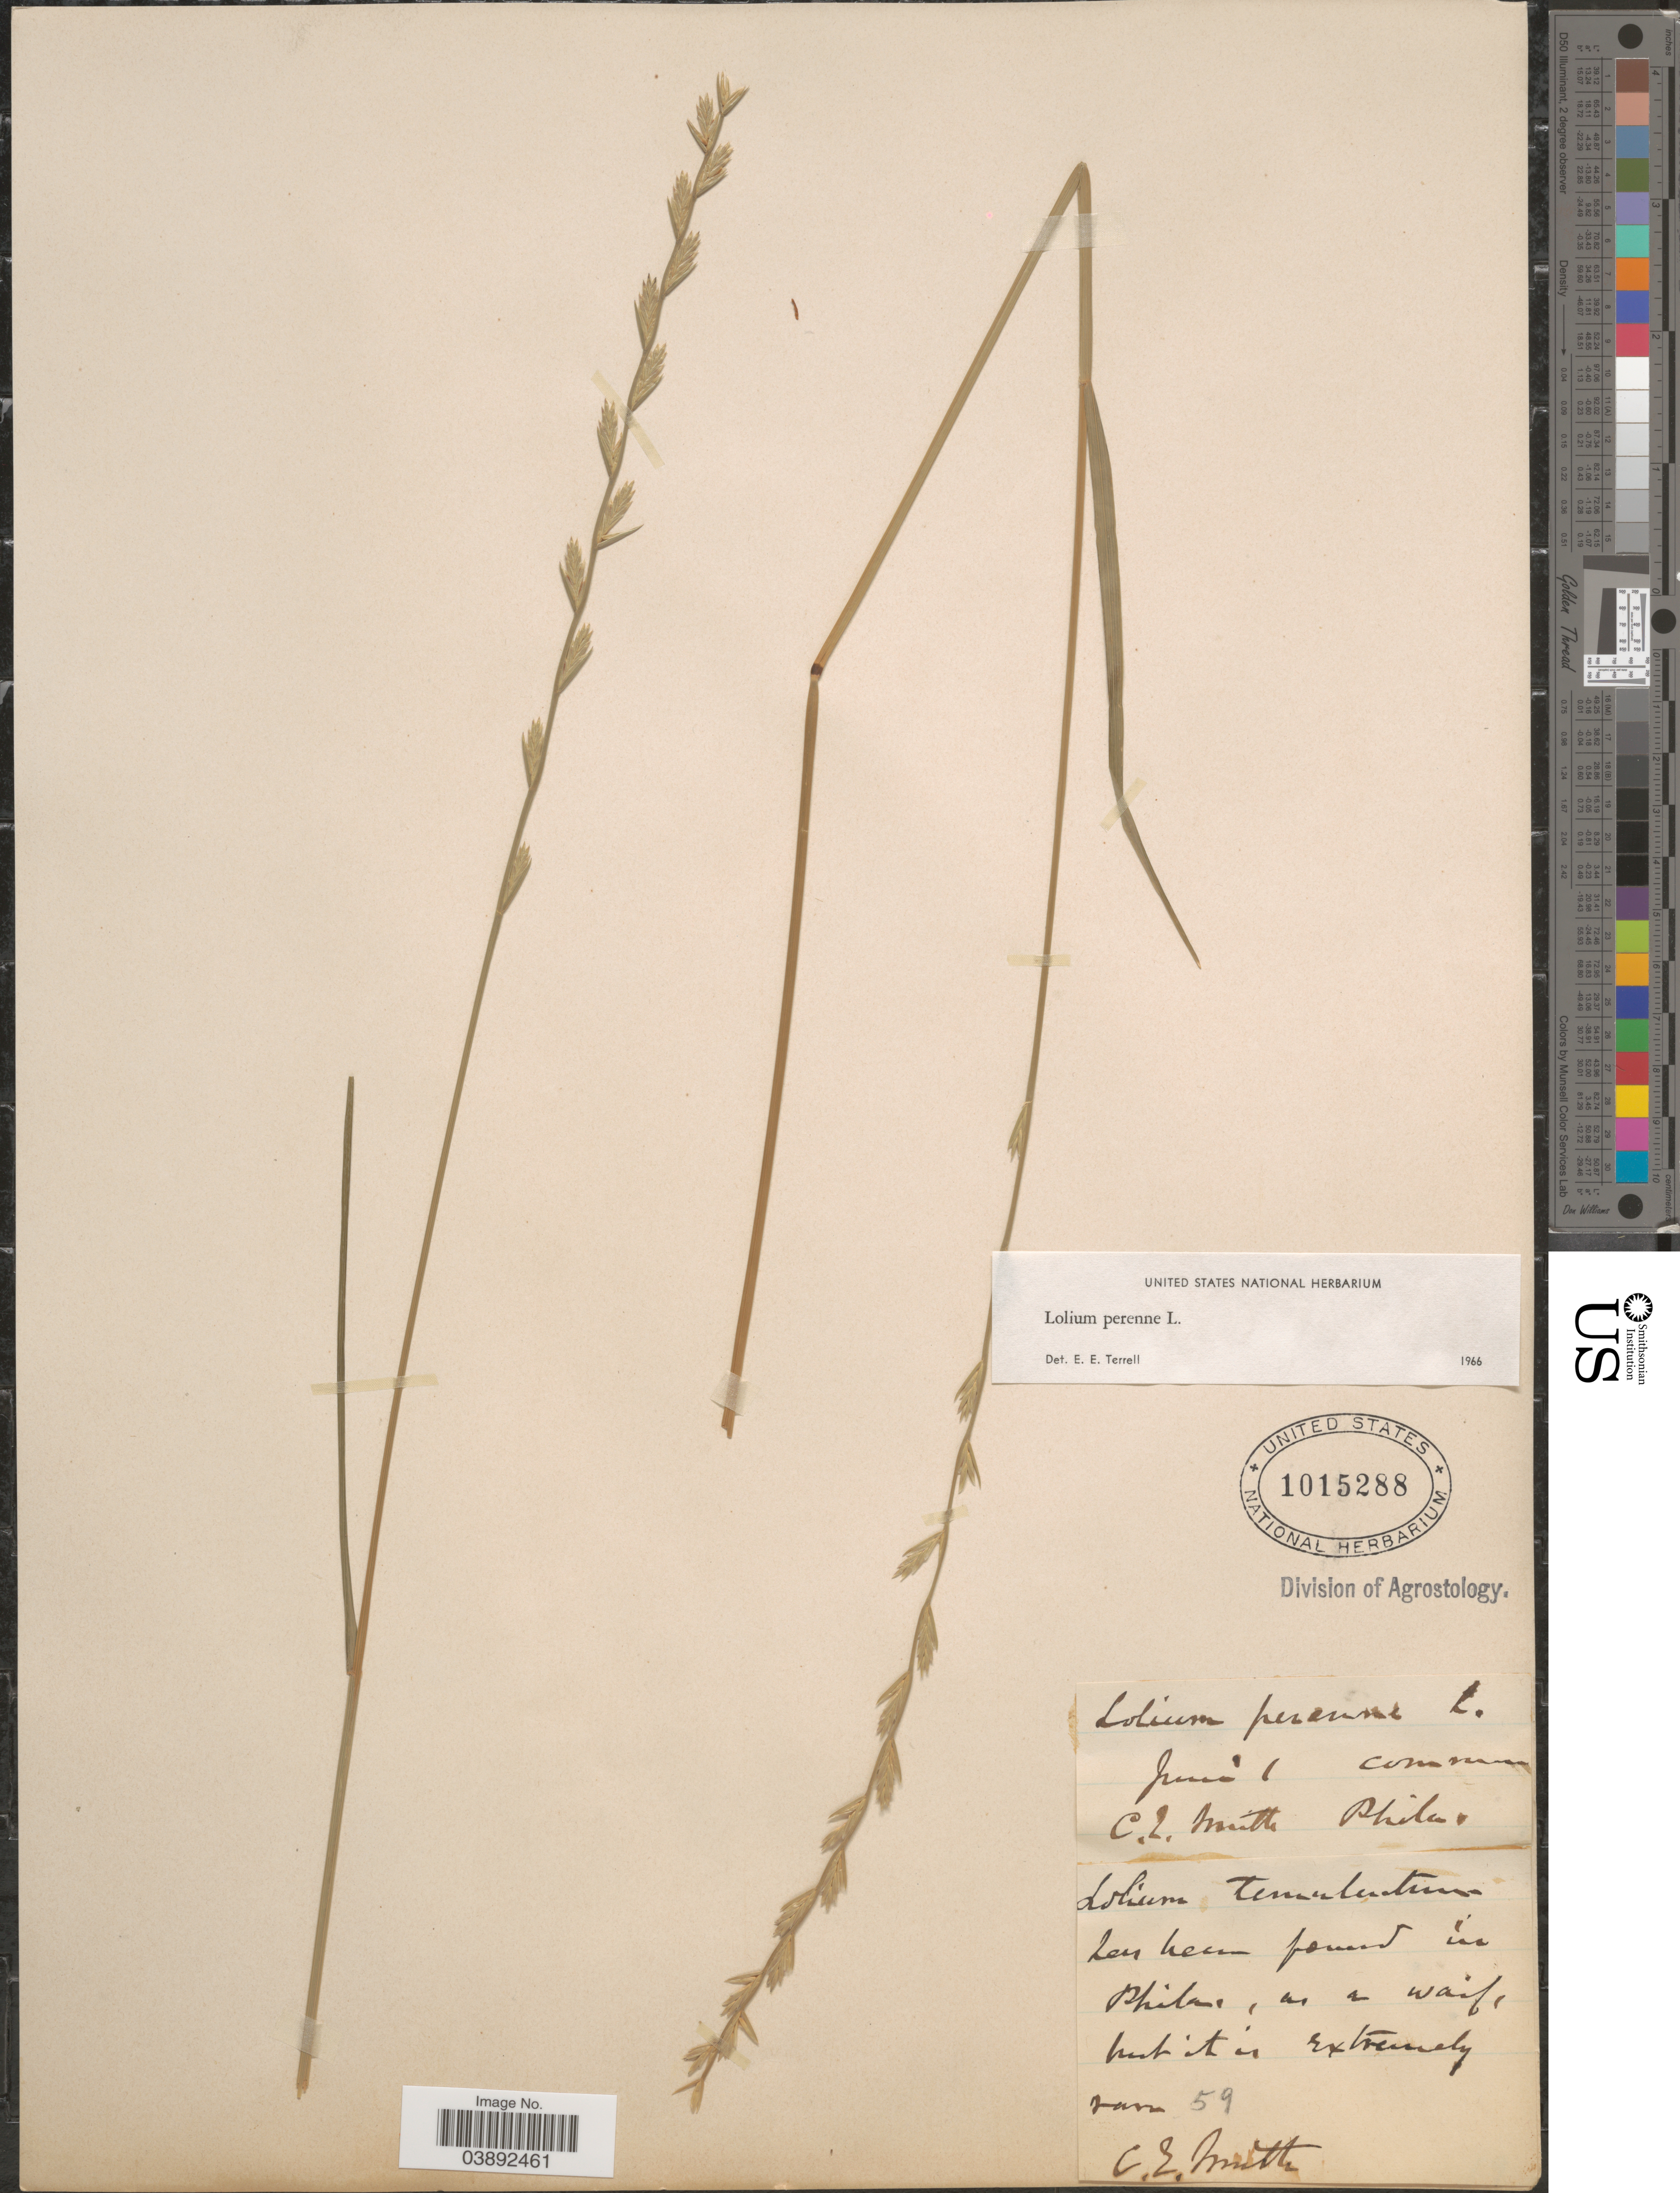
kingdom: Plantae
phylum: Tracheophyta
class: Liliopsida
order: Poales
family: Poaceae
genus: Lolium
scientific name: Lolium perenne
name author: L.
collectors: C. E. Smith Jr.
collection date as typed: Transcribed d/m/y: /6/1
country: United States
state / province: Pennsylvania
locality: Phila.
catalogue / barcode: US 1015288